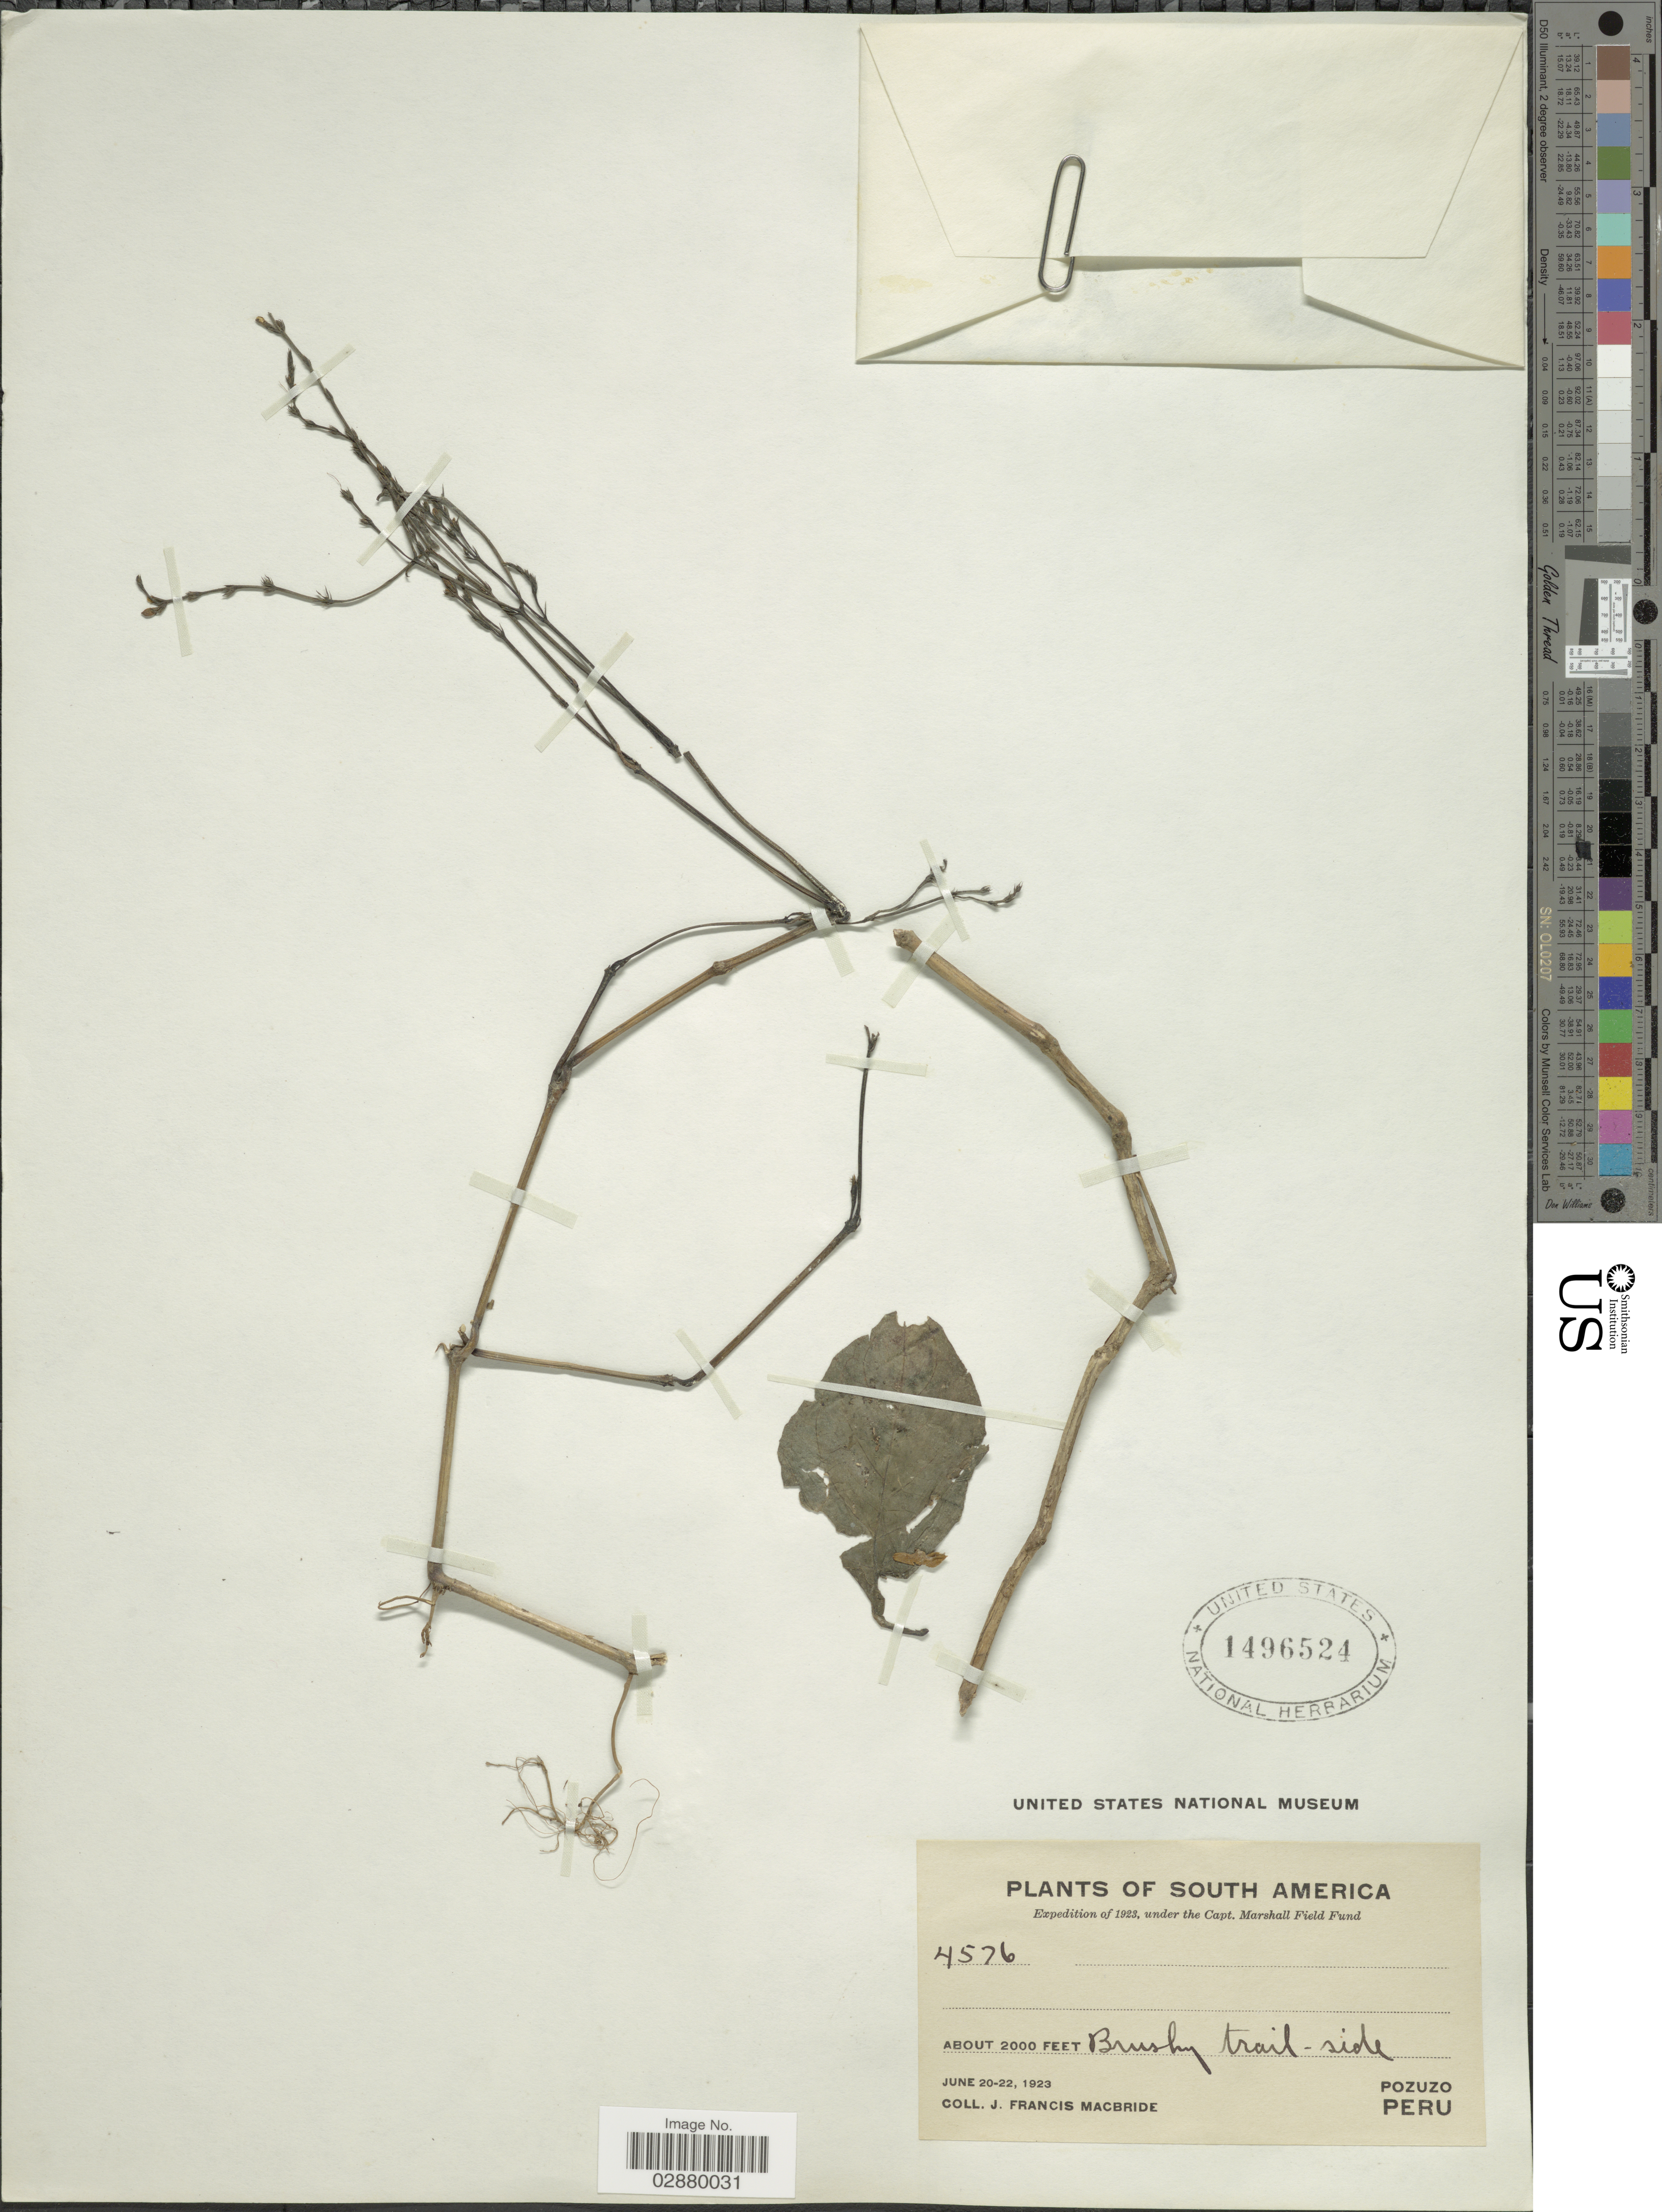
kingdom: Plantae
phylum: Tracheophyta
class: Magnoliopsida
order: Lamiales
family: Acanthaceae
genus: Justicia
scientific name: Justicia pectoralis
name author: Jacq.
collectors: J. F. Macbride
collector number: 4576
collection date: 1923-06-20/1923-06-22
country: Peru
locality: Pozuzo.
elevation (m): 610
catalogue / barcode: US 1496524